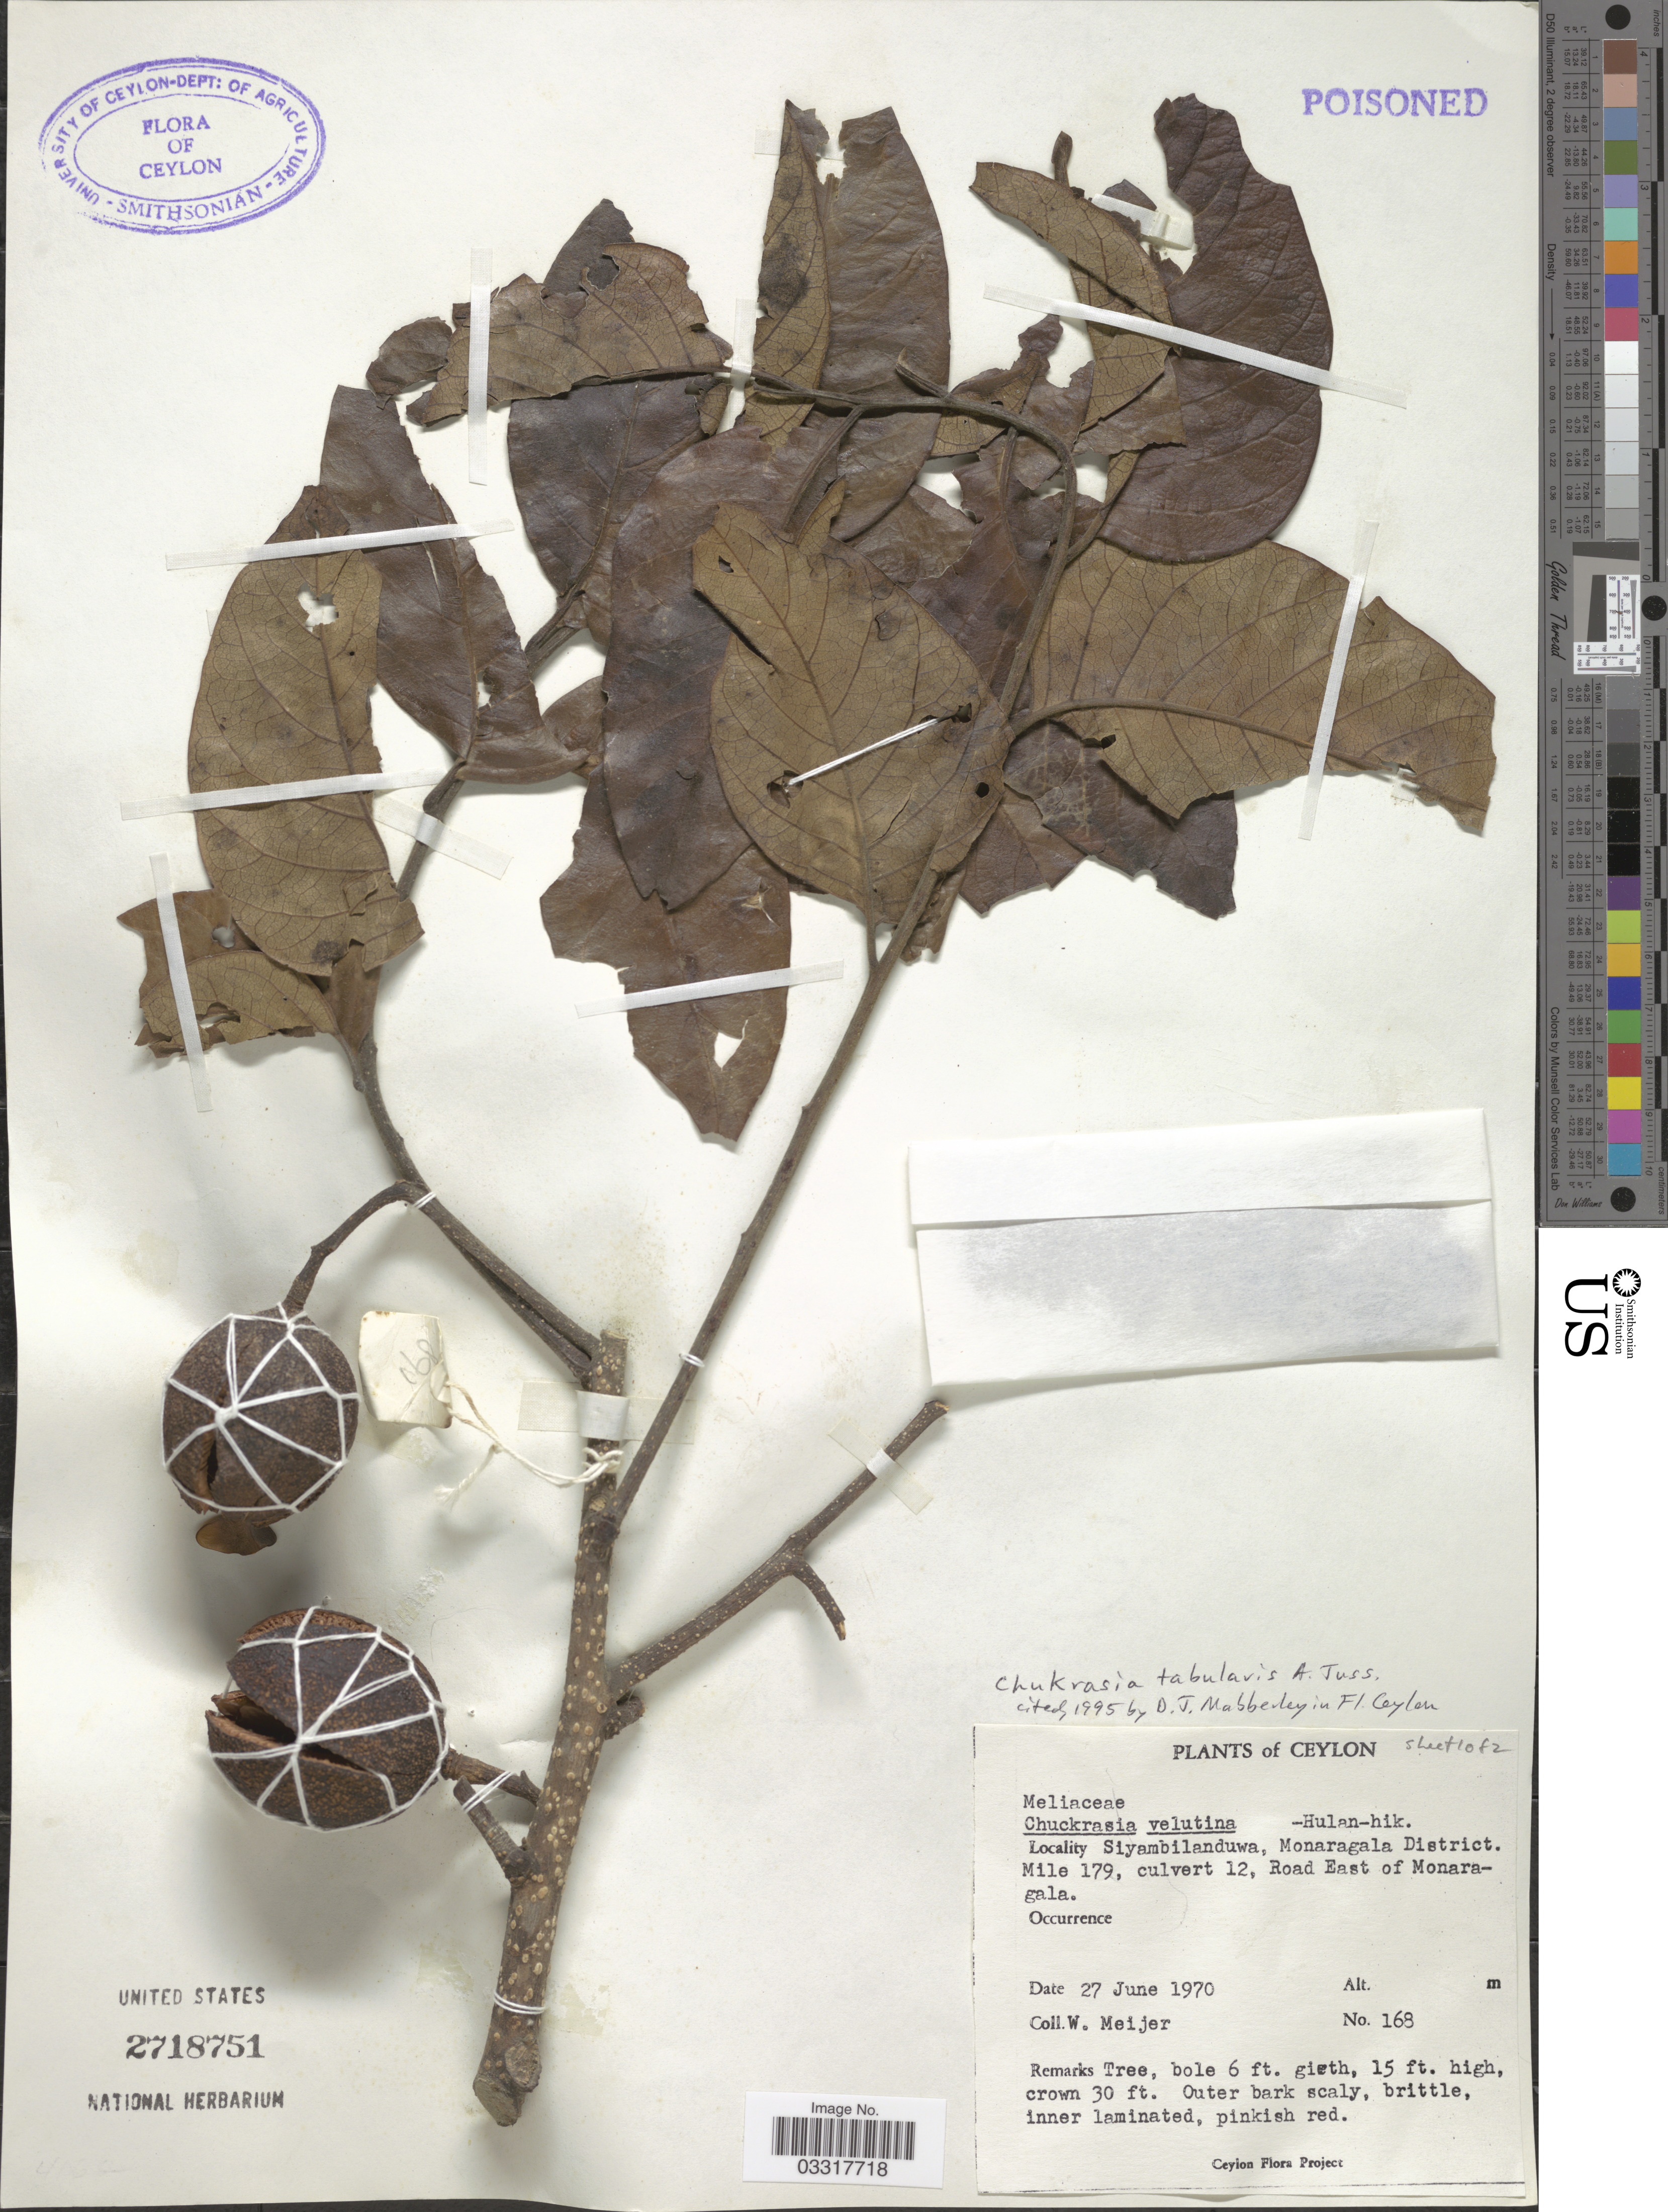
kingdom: Plantae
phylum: Tracheophyta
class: Magnoliopsida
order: Sapindales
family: Meliaceae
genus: Chukrasia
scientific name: Chukrasia velutina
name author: M. Roem.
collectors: W. Meijer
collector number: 168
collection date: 1970-06-27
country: Sri Lanka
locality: Ceylon, Siyambilanduwa, Monaragala District. Mile 179, culvert 12, Road East of Monaragala.